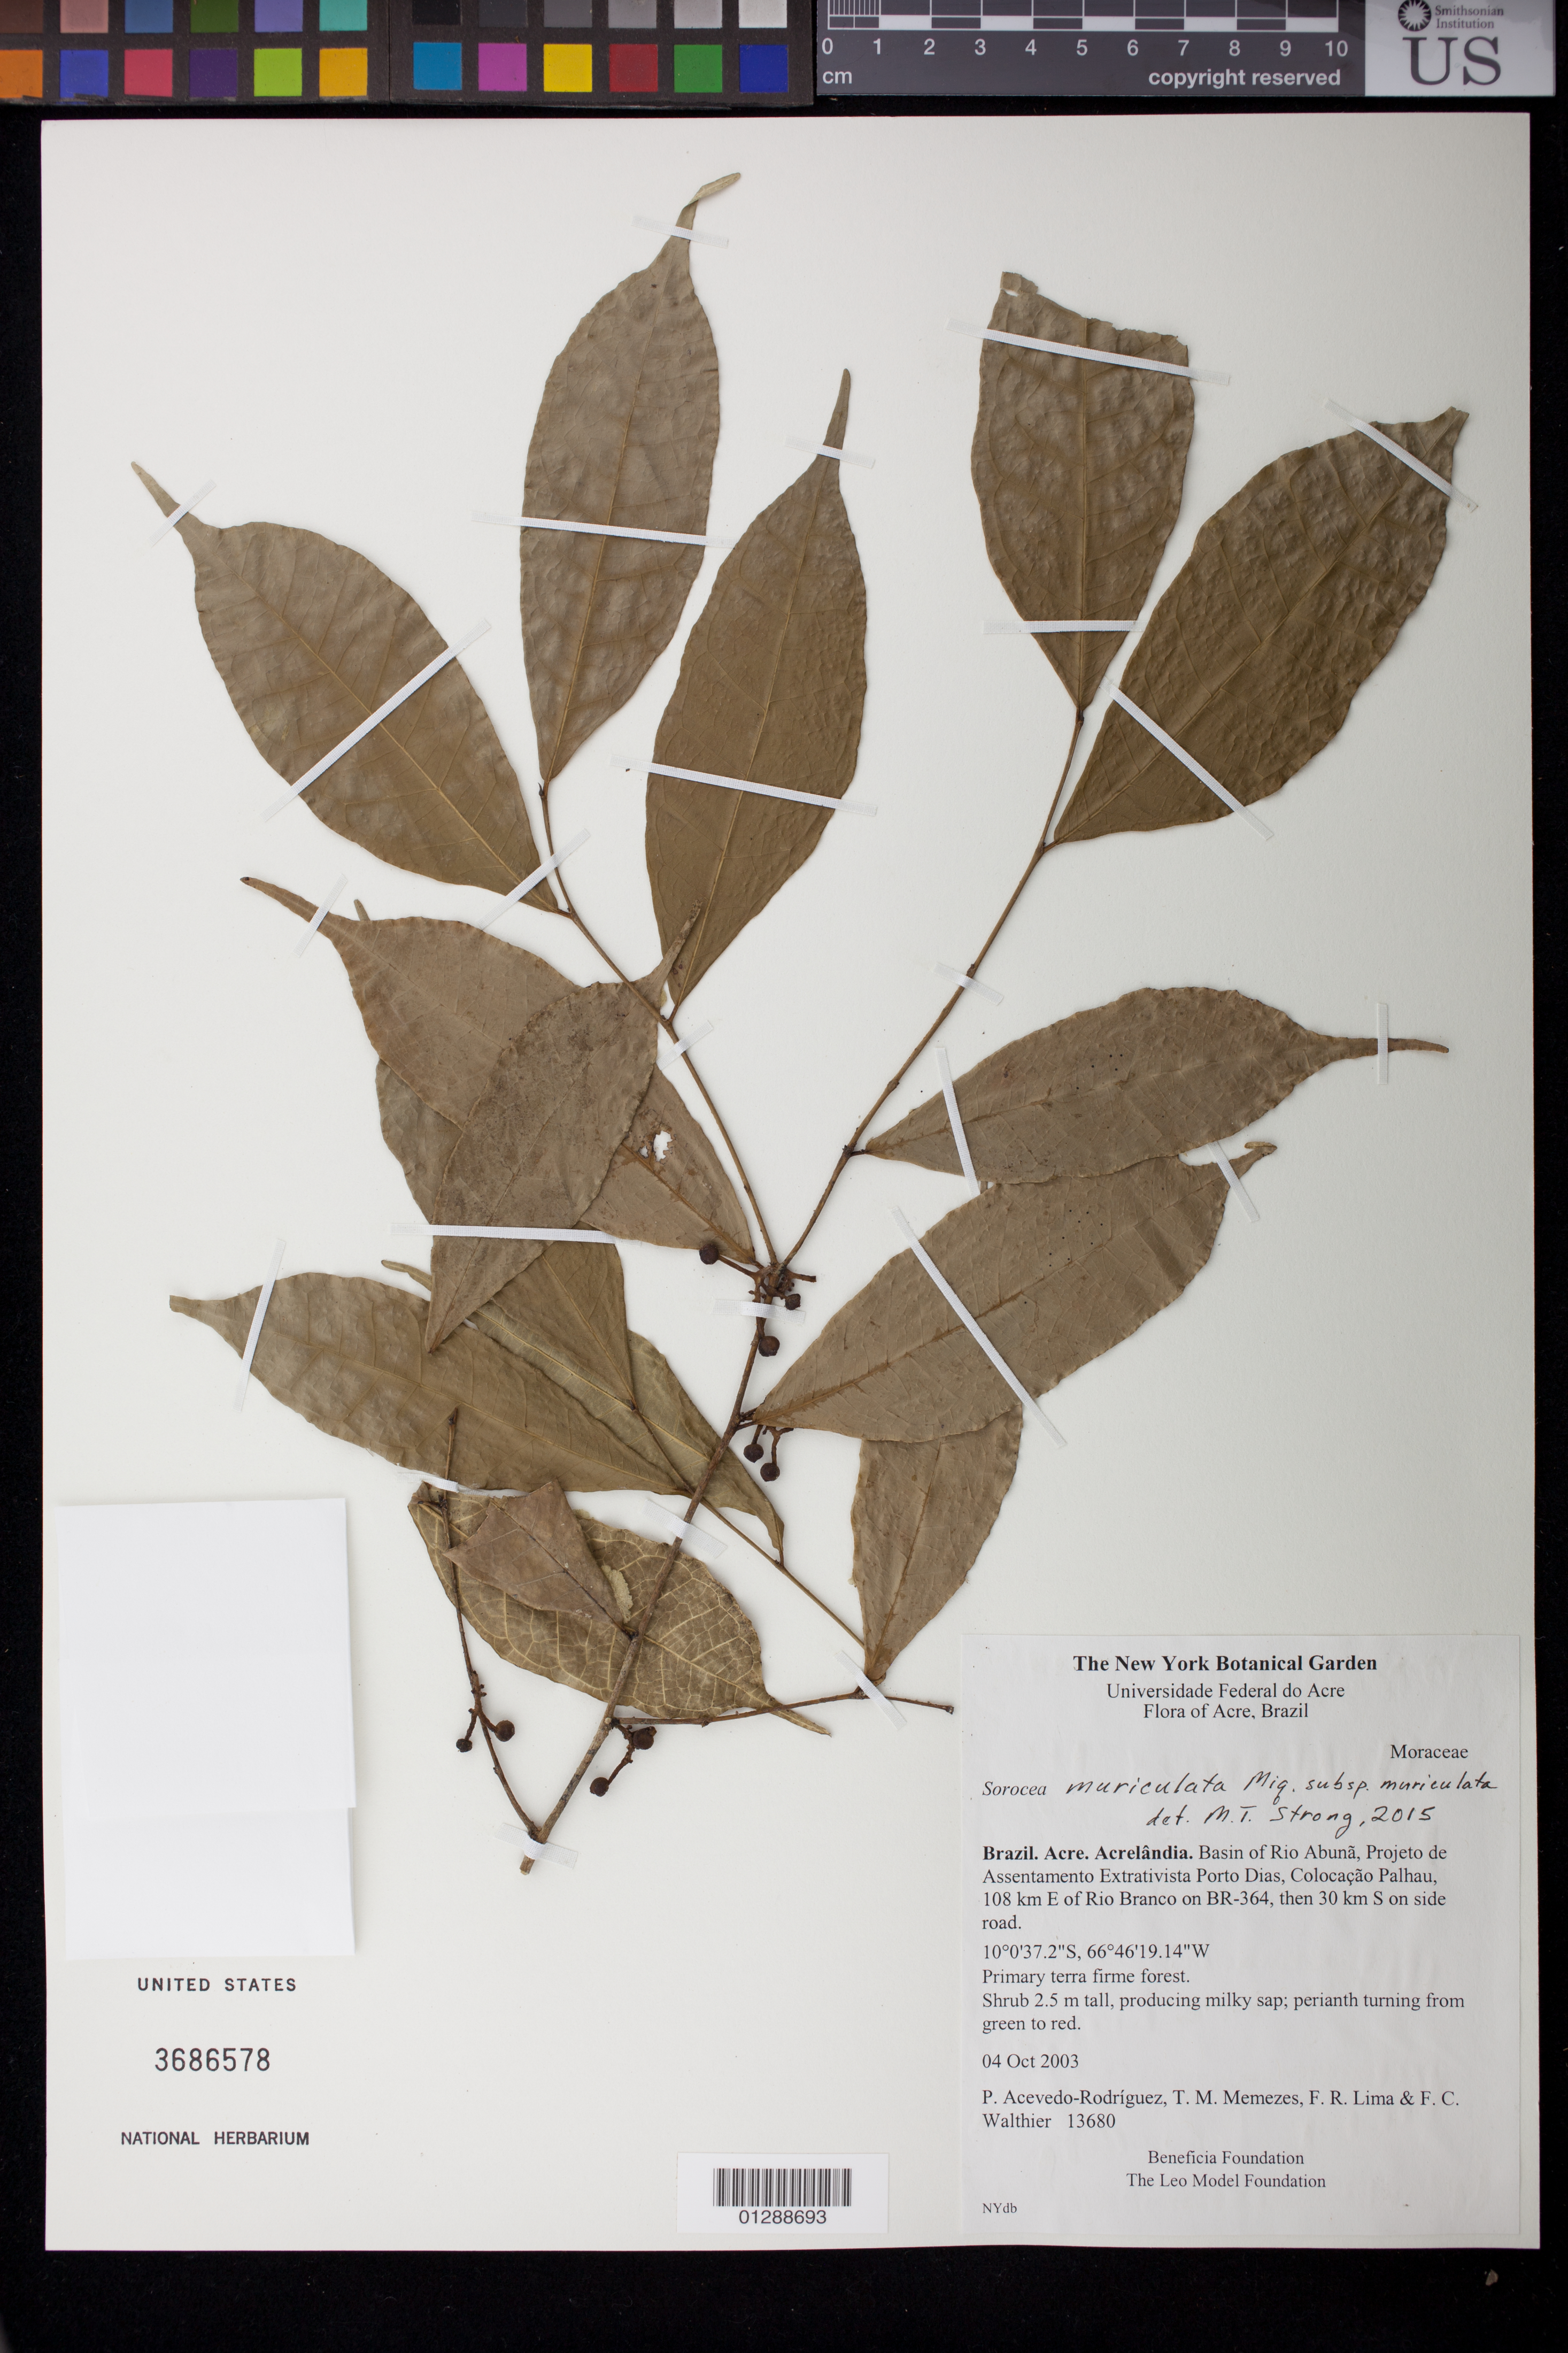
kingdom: Plantae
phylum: Tracheophyta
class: Magnoliopsida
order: Rosales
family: Moraceae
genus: Sorocea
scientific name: Sorocea muriculata subsp. muriculata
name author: Miq.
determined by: Strong, M. T., (US), Smithsonian Institution - National Museum of Natural History (UNITED STATES)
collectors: P. Acevedo-Rodr., T. Menezes, M. Lima, F. Ramos & F. C. Walthier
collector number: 13680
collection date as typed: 04 Oct 2003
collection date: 2003-10-04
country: Brazil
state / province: Acre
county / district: Acrelândia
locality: Acre: Mun. Acrelândia. Basin of Rio Abuna, Projeto de Assentamento Extrativista Porto Dias, Colocaçao Palhau, 108 km E of Rio Branco on BR-364, then 30 km S on side road.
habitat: Primary terra firme forest.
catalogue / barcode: US 3686578